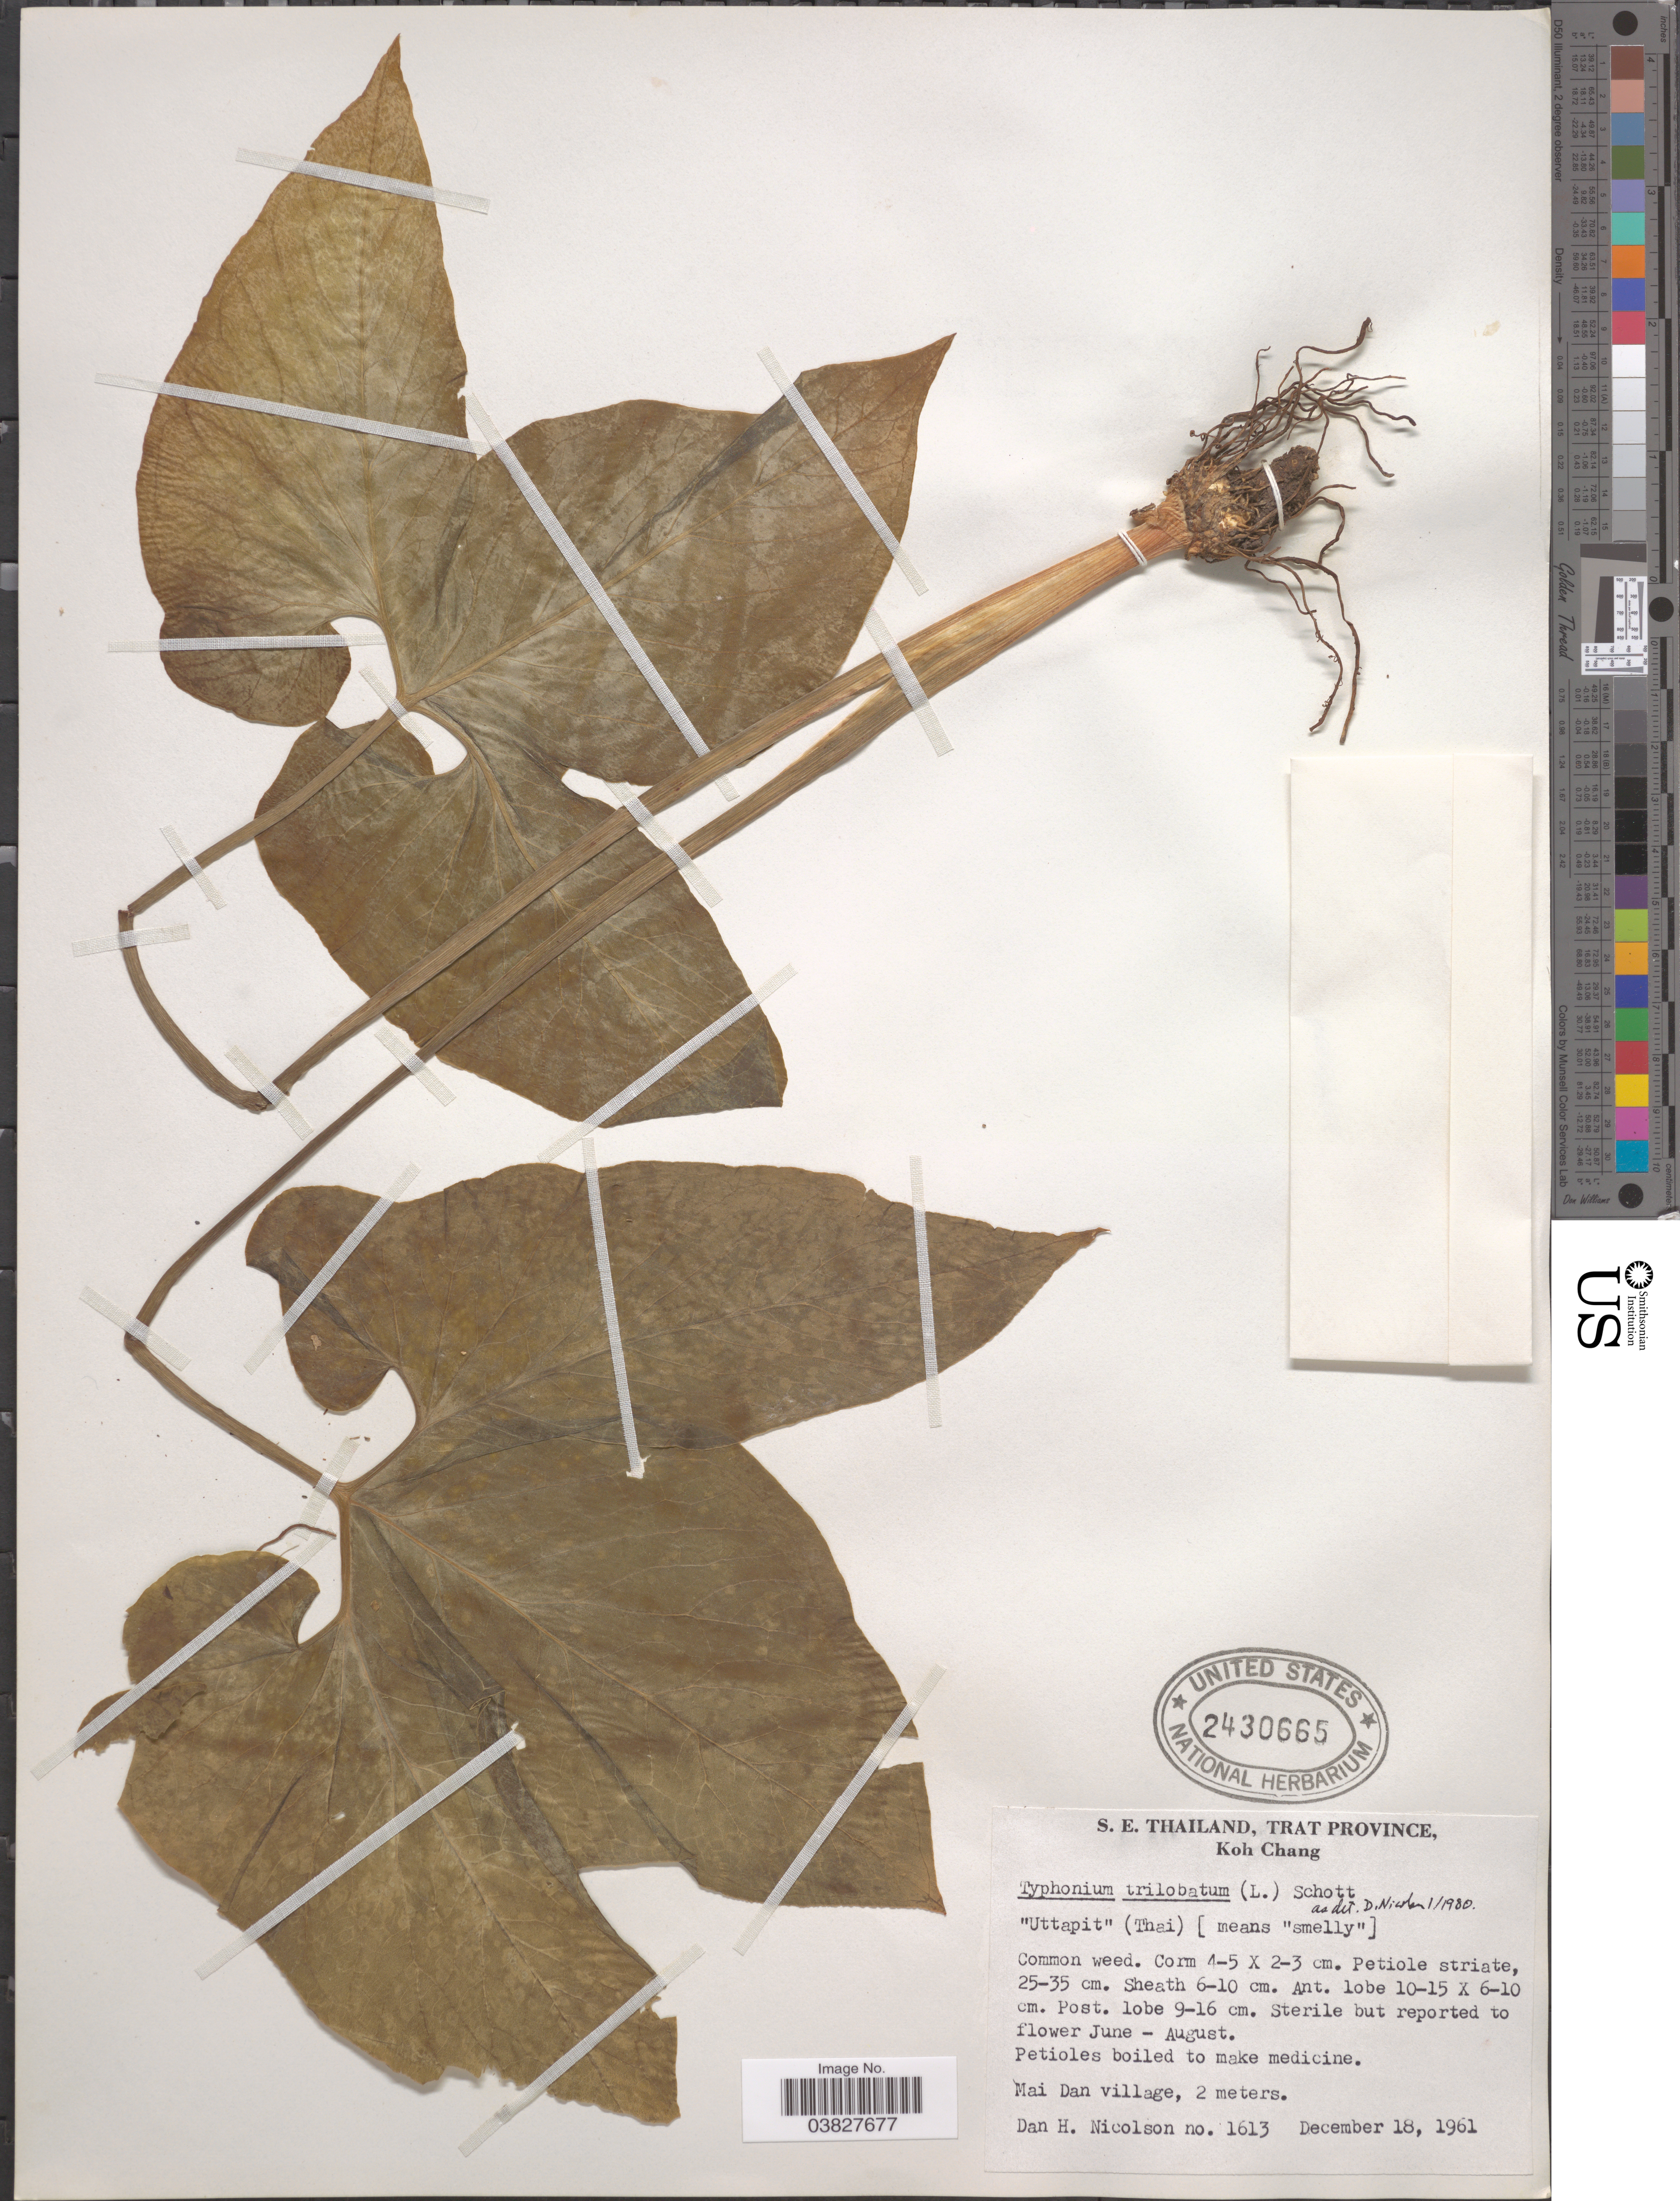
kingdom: Plantae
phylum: Tracheophyta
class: Liliopsida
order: Alismatales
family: Araceae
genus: Typhonium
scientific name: Typhonium trilobatum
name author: (L.) Schott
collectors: D. H. Nicolson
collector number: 1613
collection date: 1961-12-18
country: Thailand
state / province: Trat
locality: S. E. Thailand, Koh Chang. Mai Dan village.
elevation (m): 2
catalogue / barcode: US 2430665